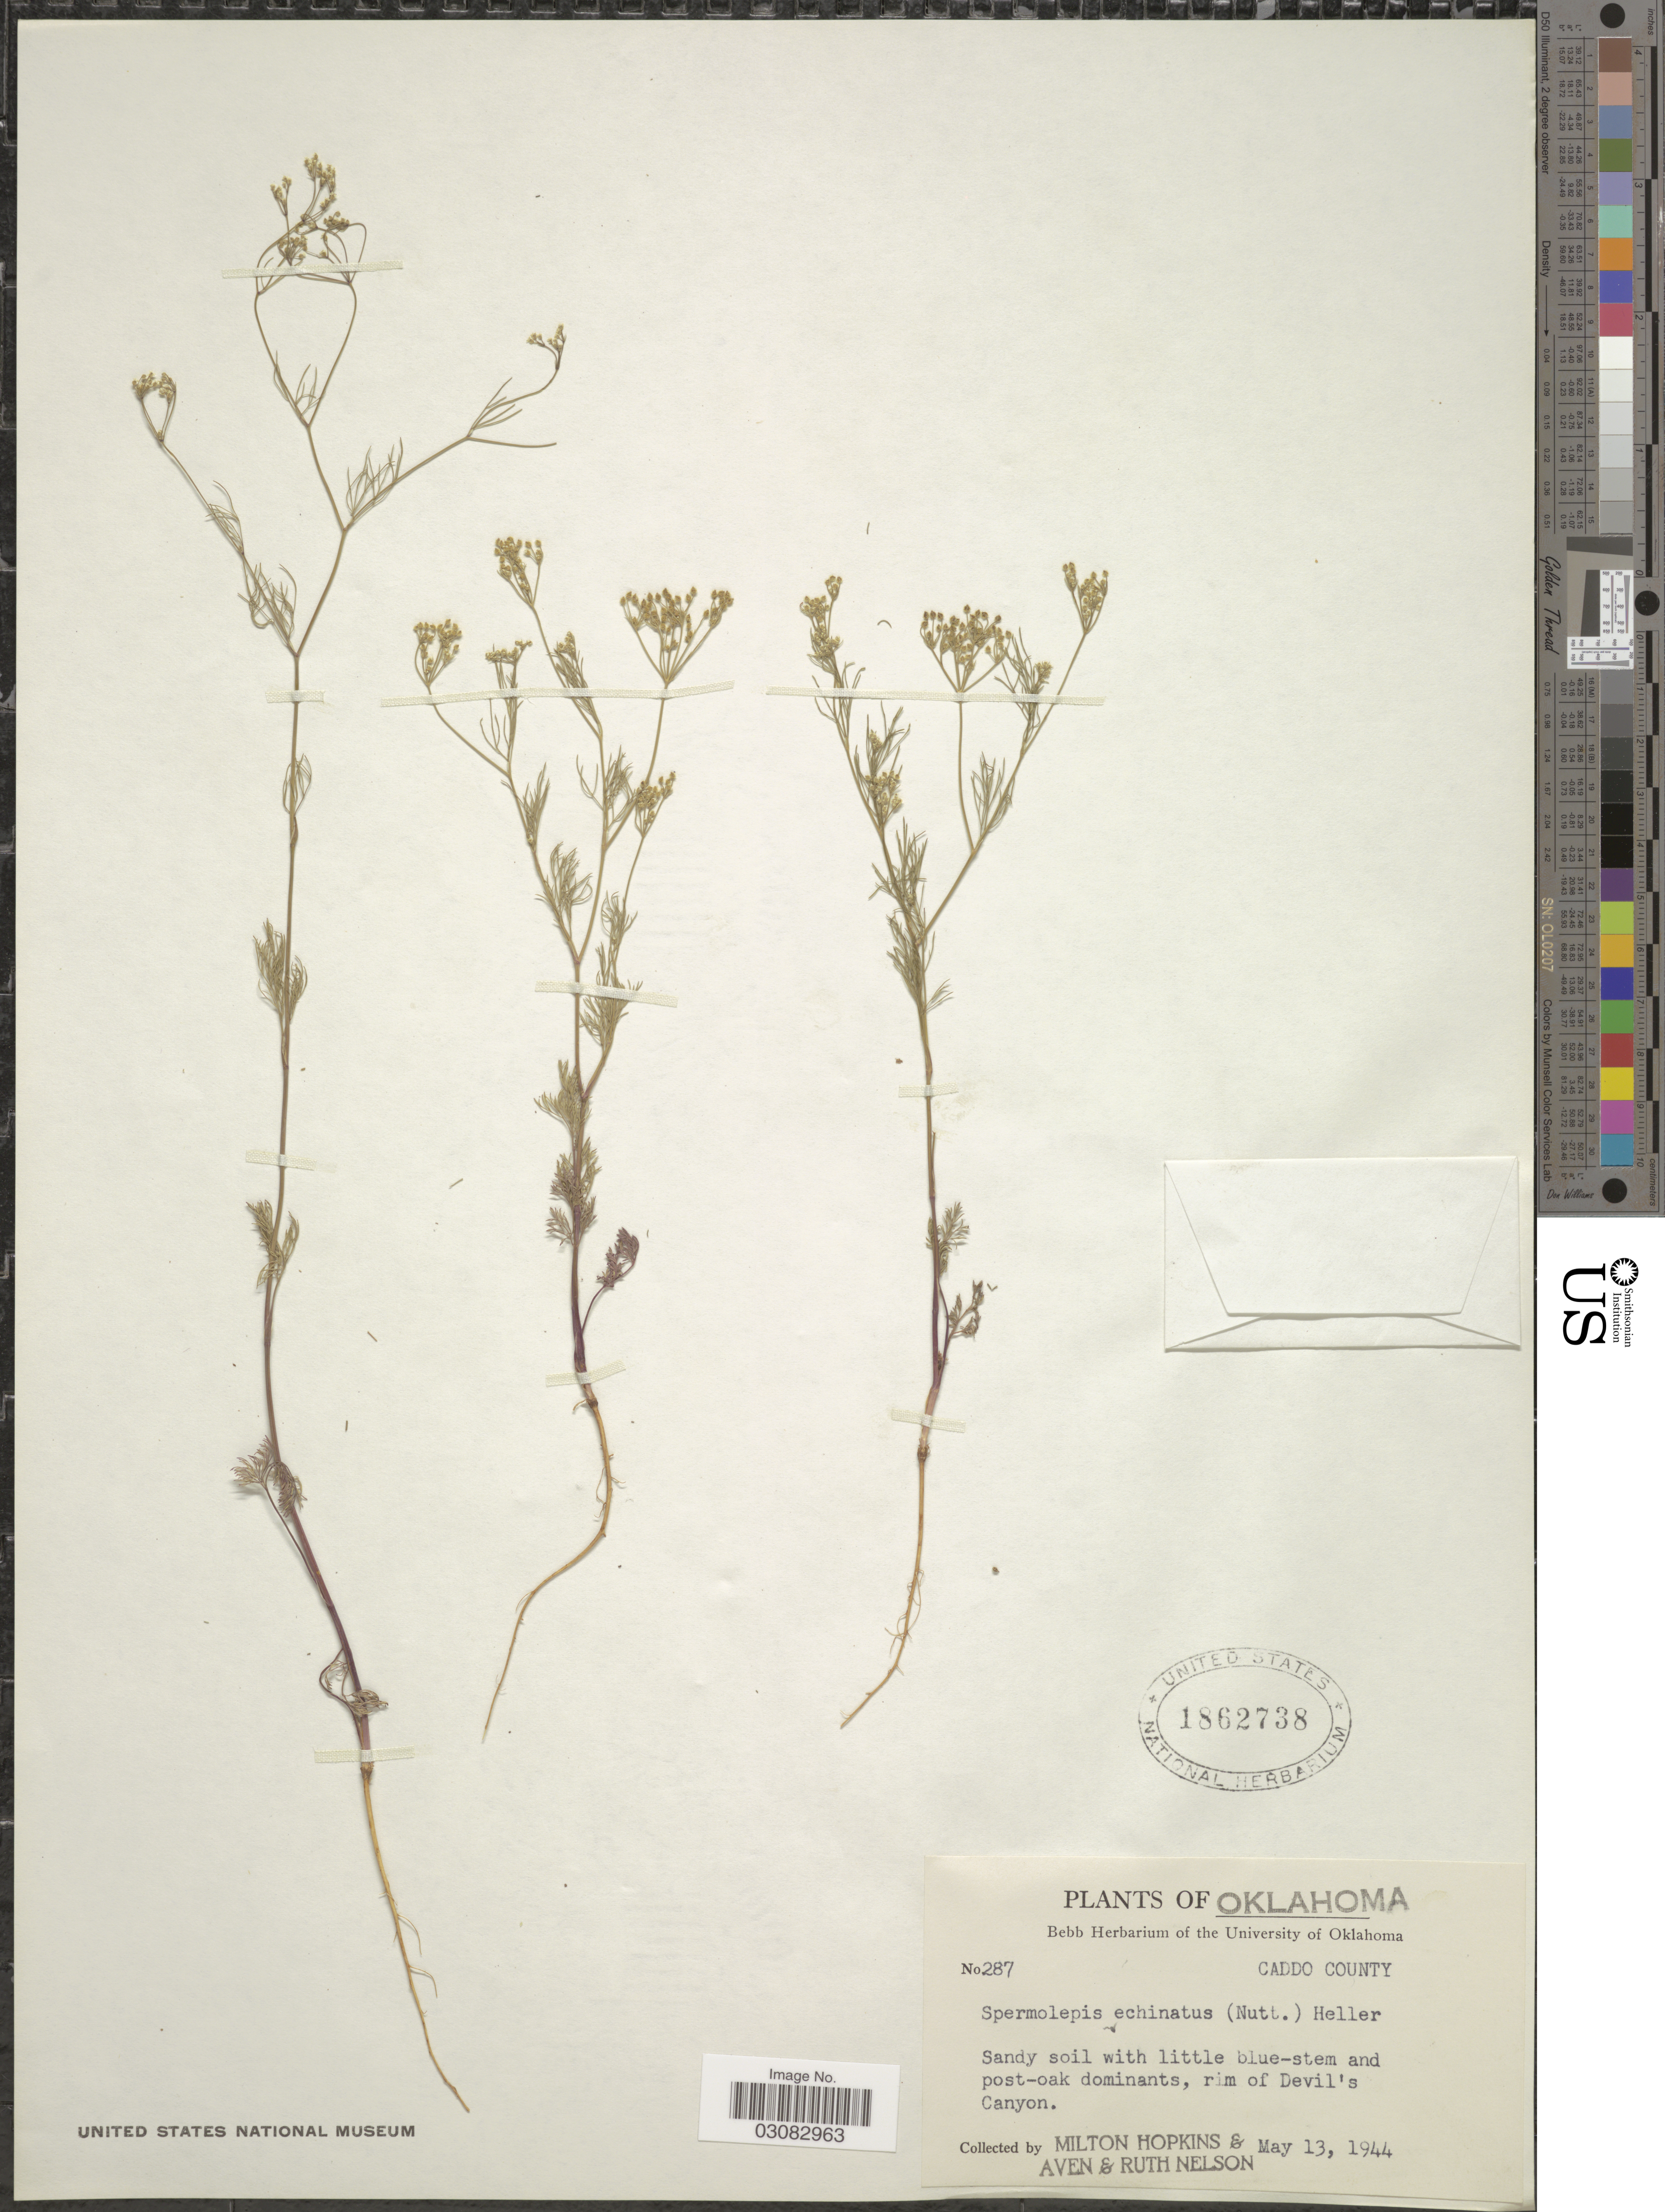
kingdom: Plantae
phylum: Tracheophyta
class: Magnoliopsida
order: Apiales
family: Apiaceae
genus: Spermolepis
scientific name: Spermolepis echinata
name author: (Nutt. ex DC.) A. Heller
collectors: M. Hopkins, A. Nelson & R. A. Nelson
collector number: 287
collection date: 1944-05-13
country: United States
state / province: Oklahoma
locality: Caddo County, rim of Devil's Canyon.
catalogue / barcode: US 1862738